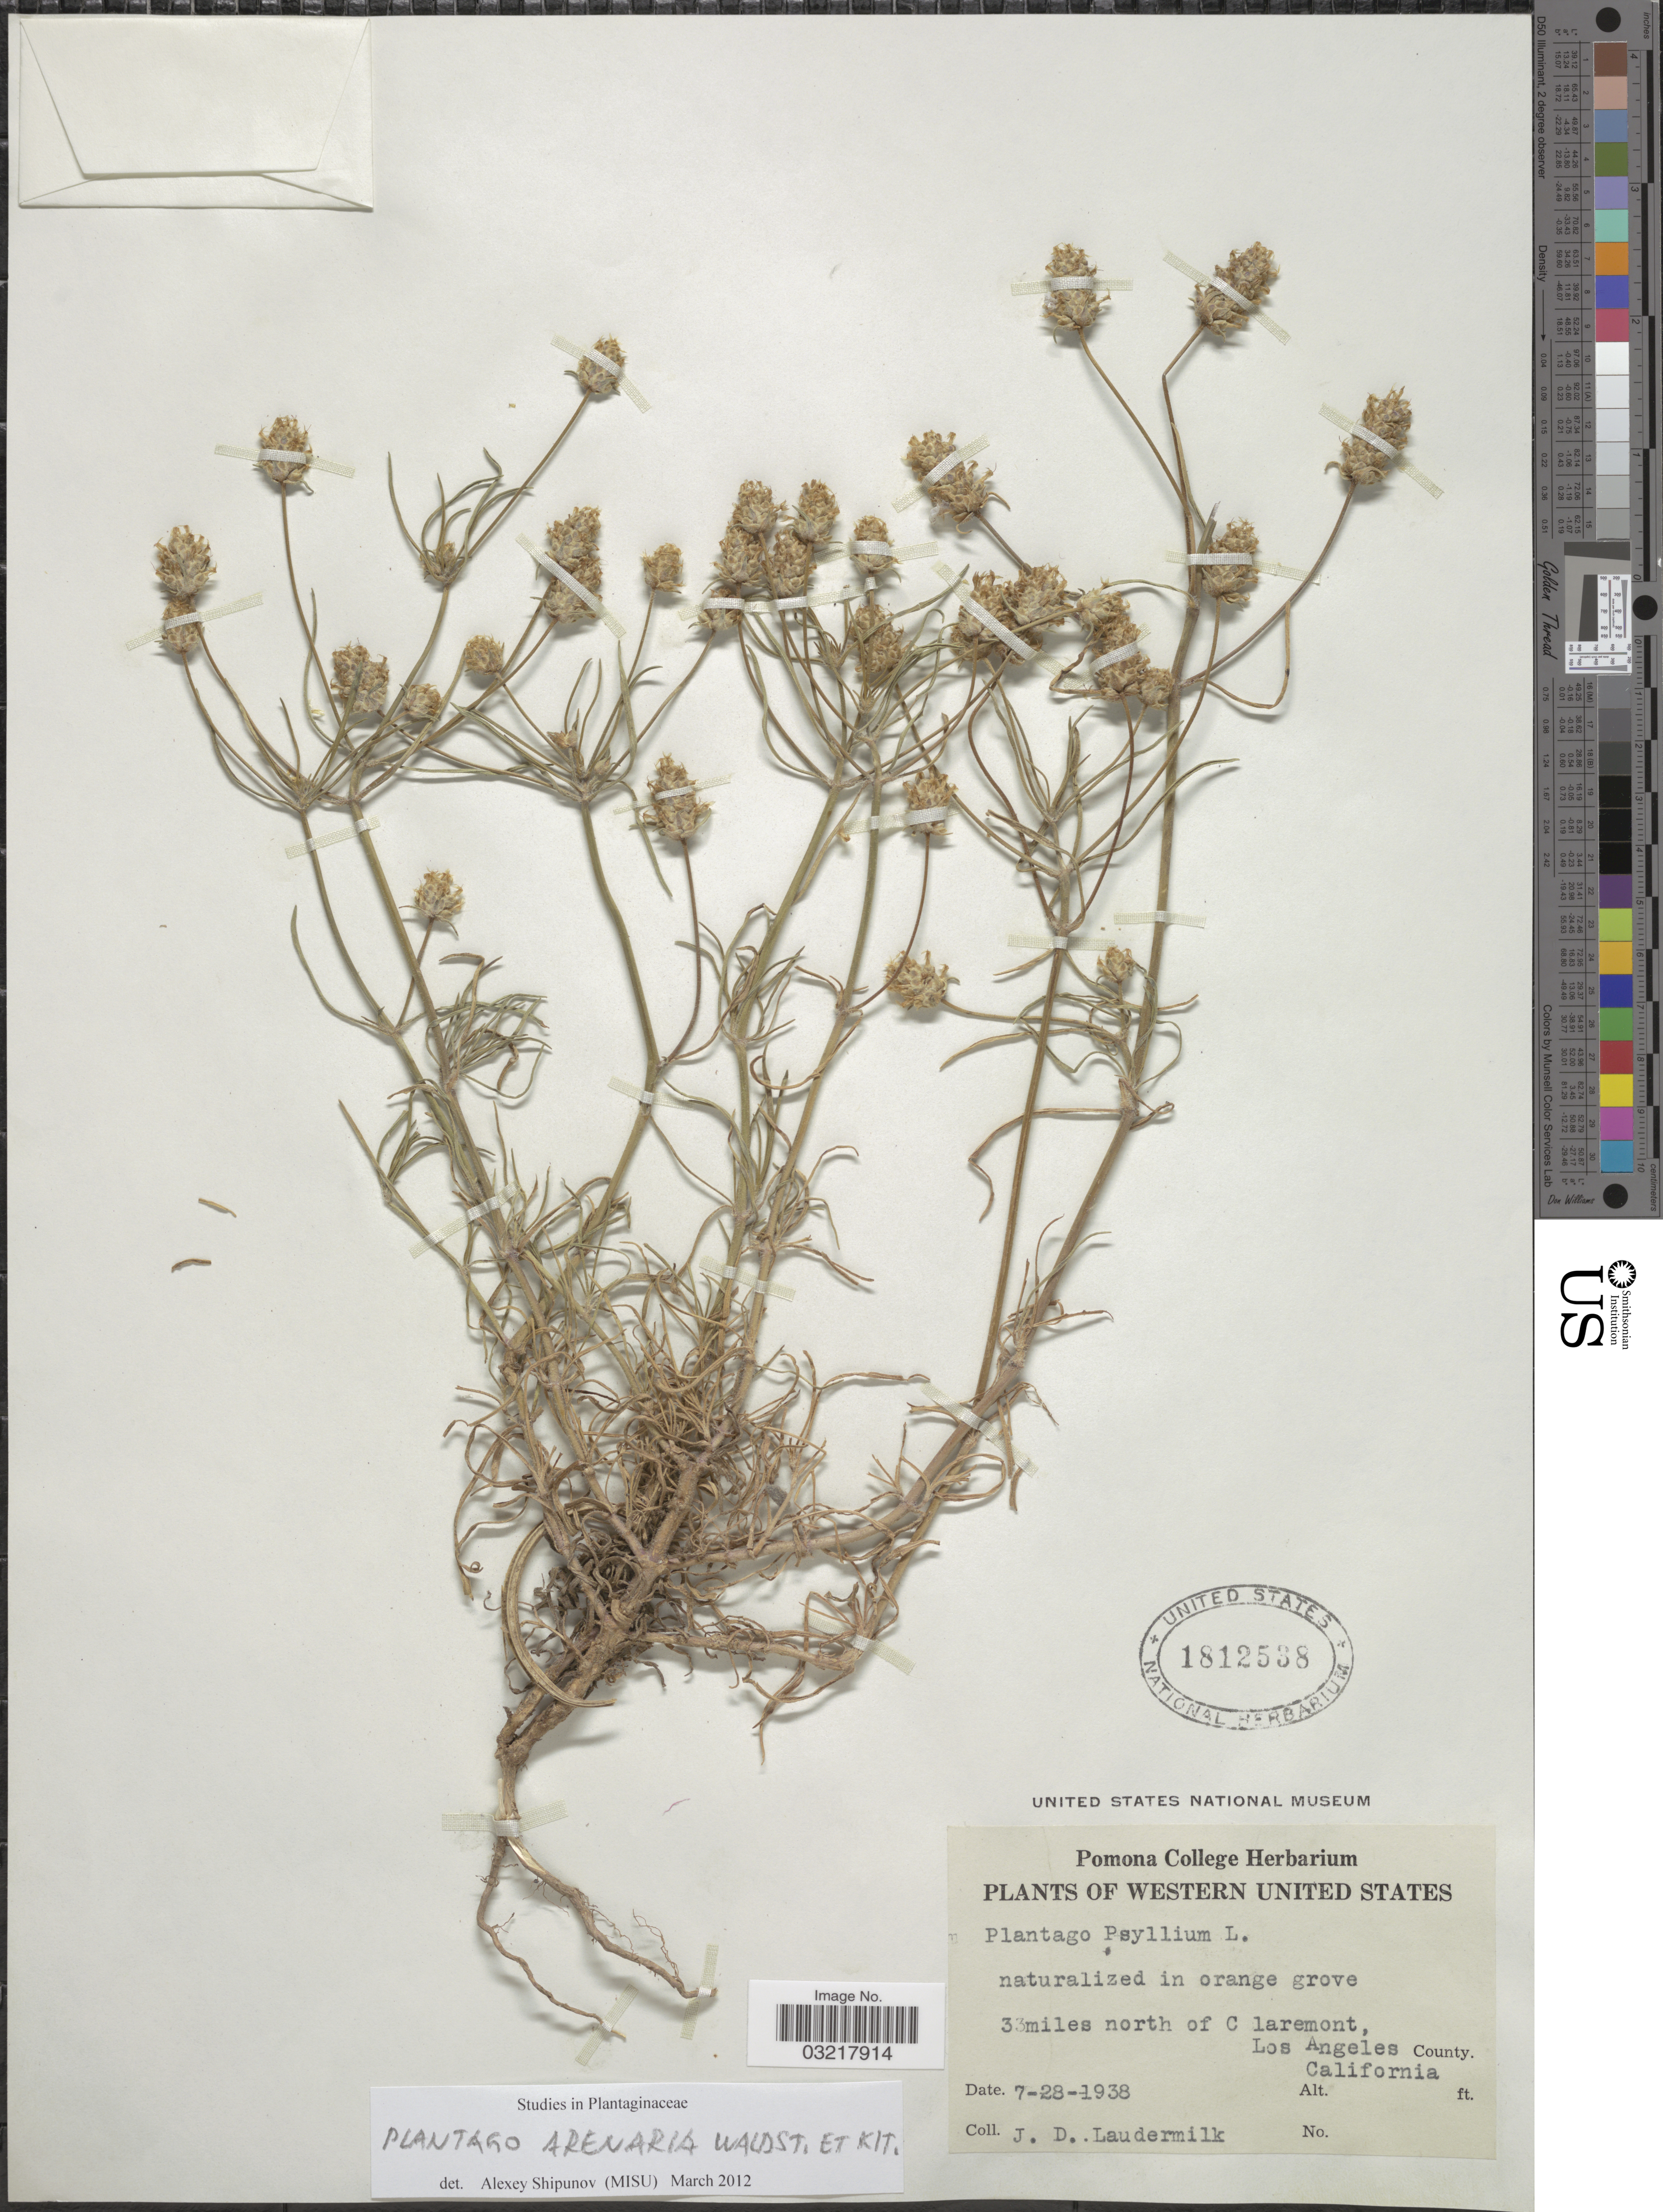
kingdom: Plantae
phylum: Tracheophyta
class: Magnoliopsida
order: Lamiales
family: Plantaginaceae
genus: Plantago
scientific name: Plantago arenaria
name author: Waldst. & Kit.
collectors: J. Laudermilk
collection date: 1938-07-28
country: United States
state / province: California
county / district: Los Angeles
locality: Western United States. 33 miles north of Claremont, Los Angeles County.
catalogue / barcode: US 1812538